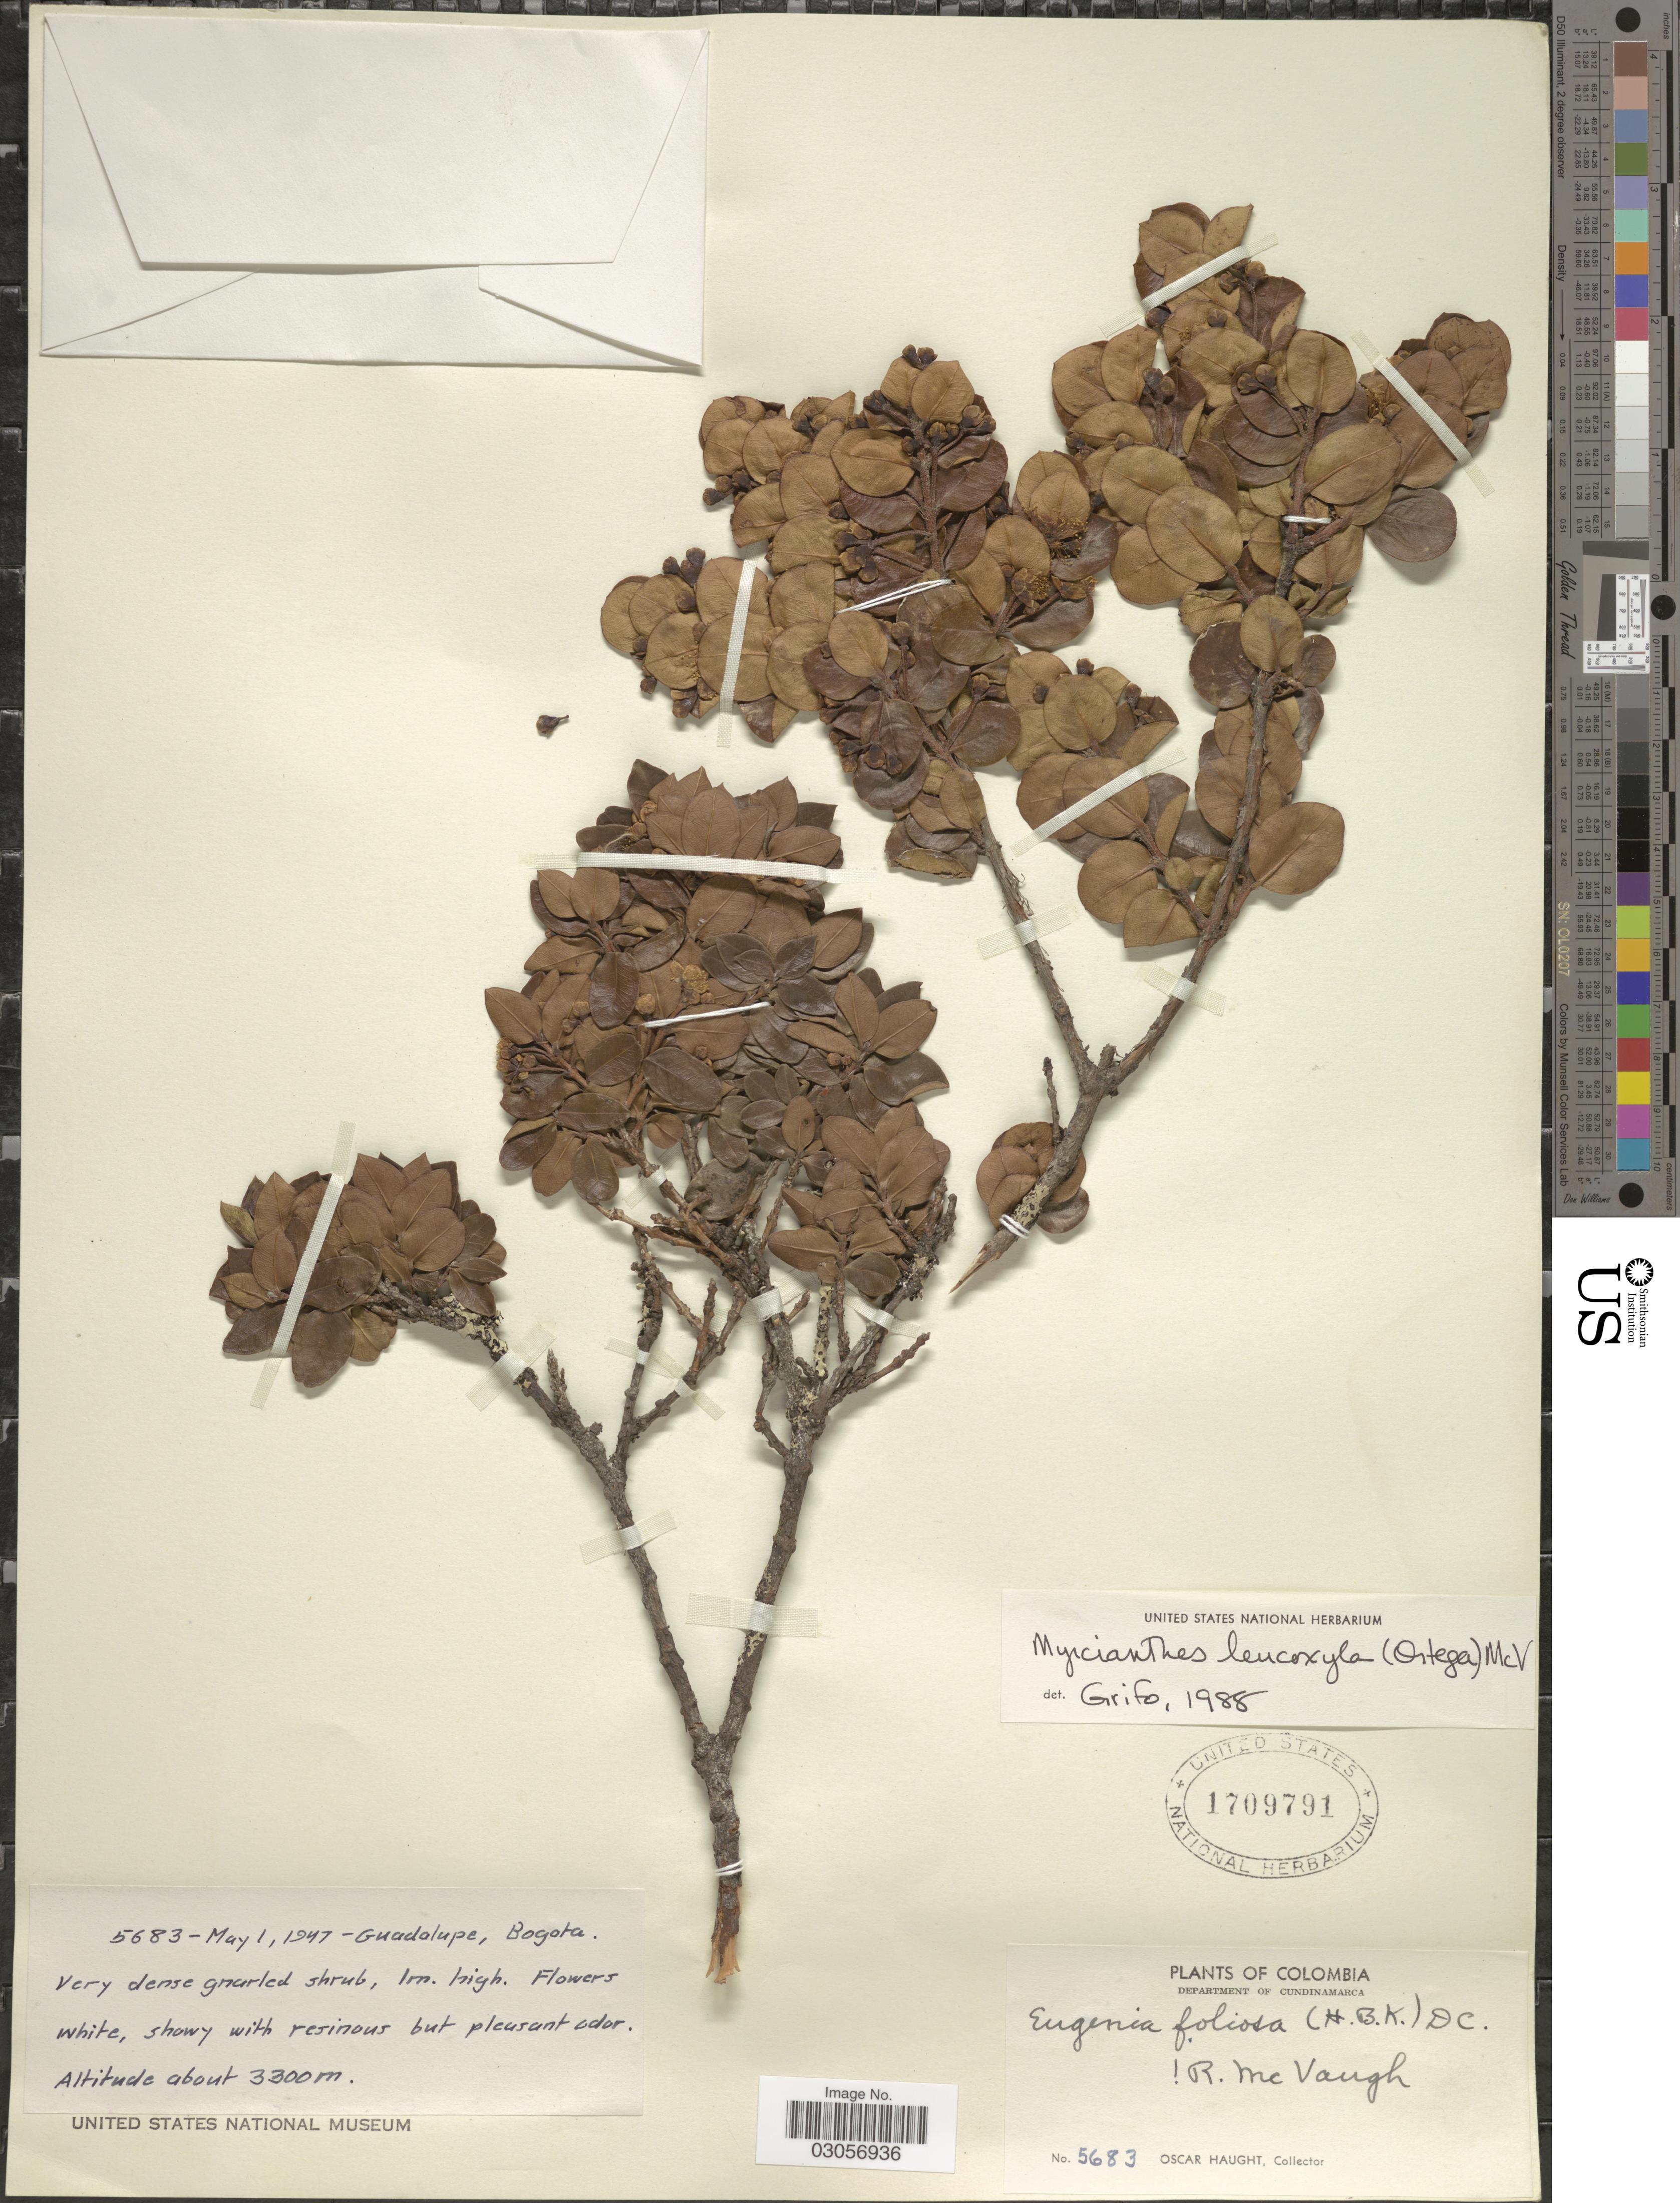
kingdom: Plantae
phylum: Tracheophyta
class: Magnoliopsida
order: Myrtales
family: Myrtaceae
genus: Myrcianthes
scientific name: Myrcianthes leucoxyla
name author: (Ortega) McVaugh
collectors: O. L. Haught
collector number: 5683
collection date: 1947-05-01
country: Colombia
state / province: Cundinamarca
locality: Department of Cundinamarca, Guadalupe, Bogota.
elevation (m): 3300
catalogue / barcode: US 1709791